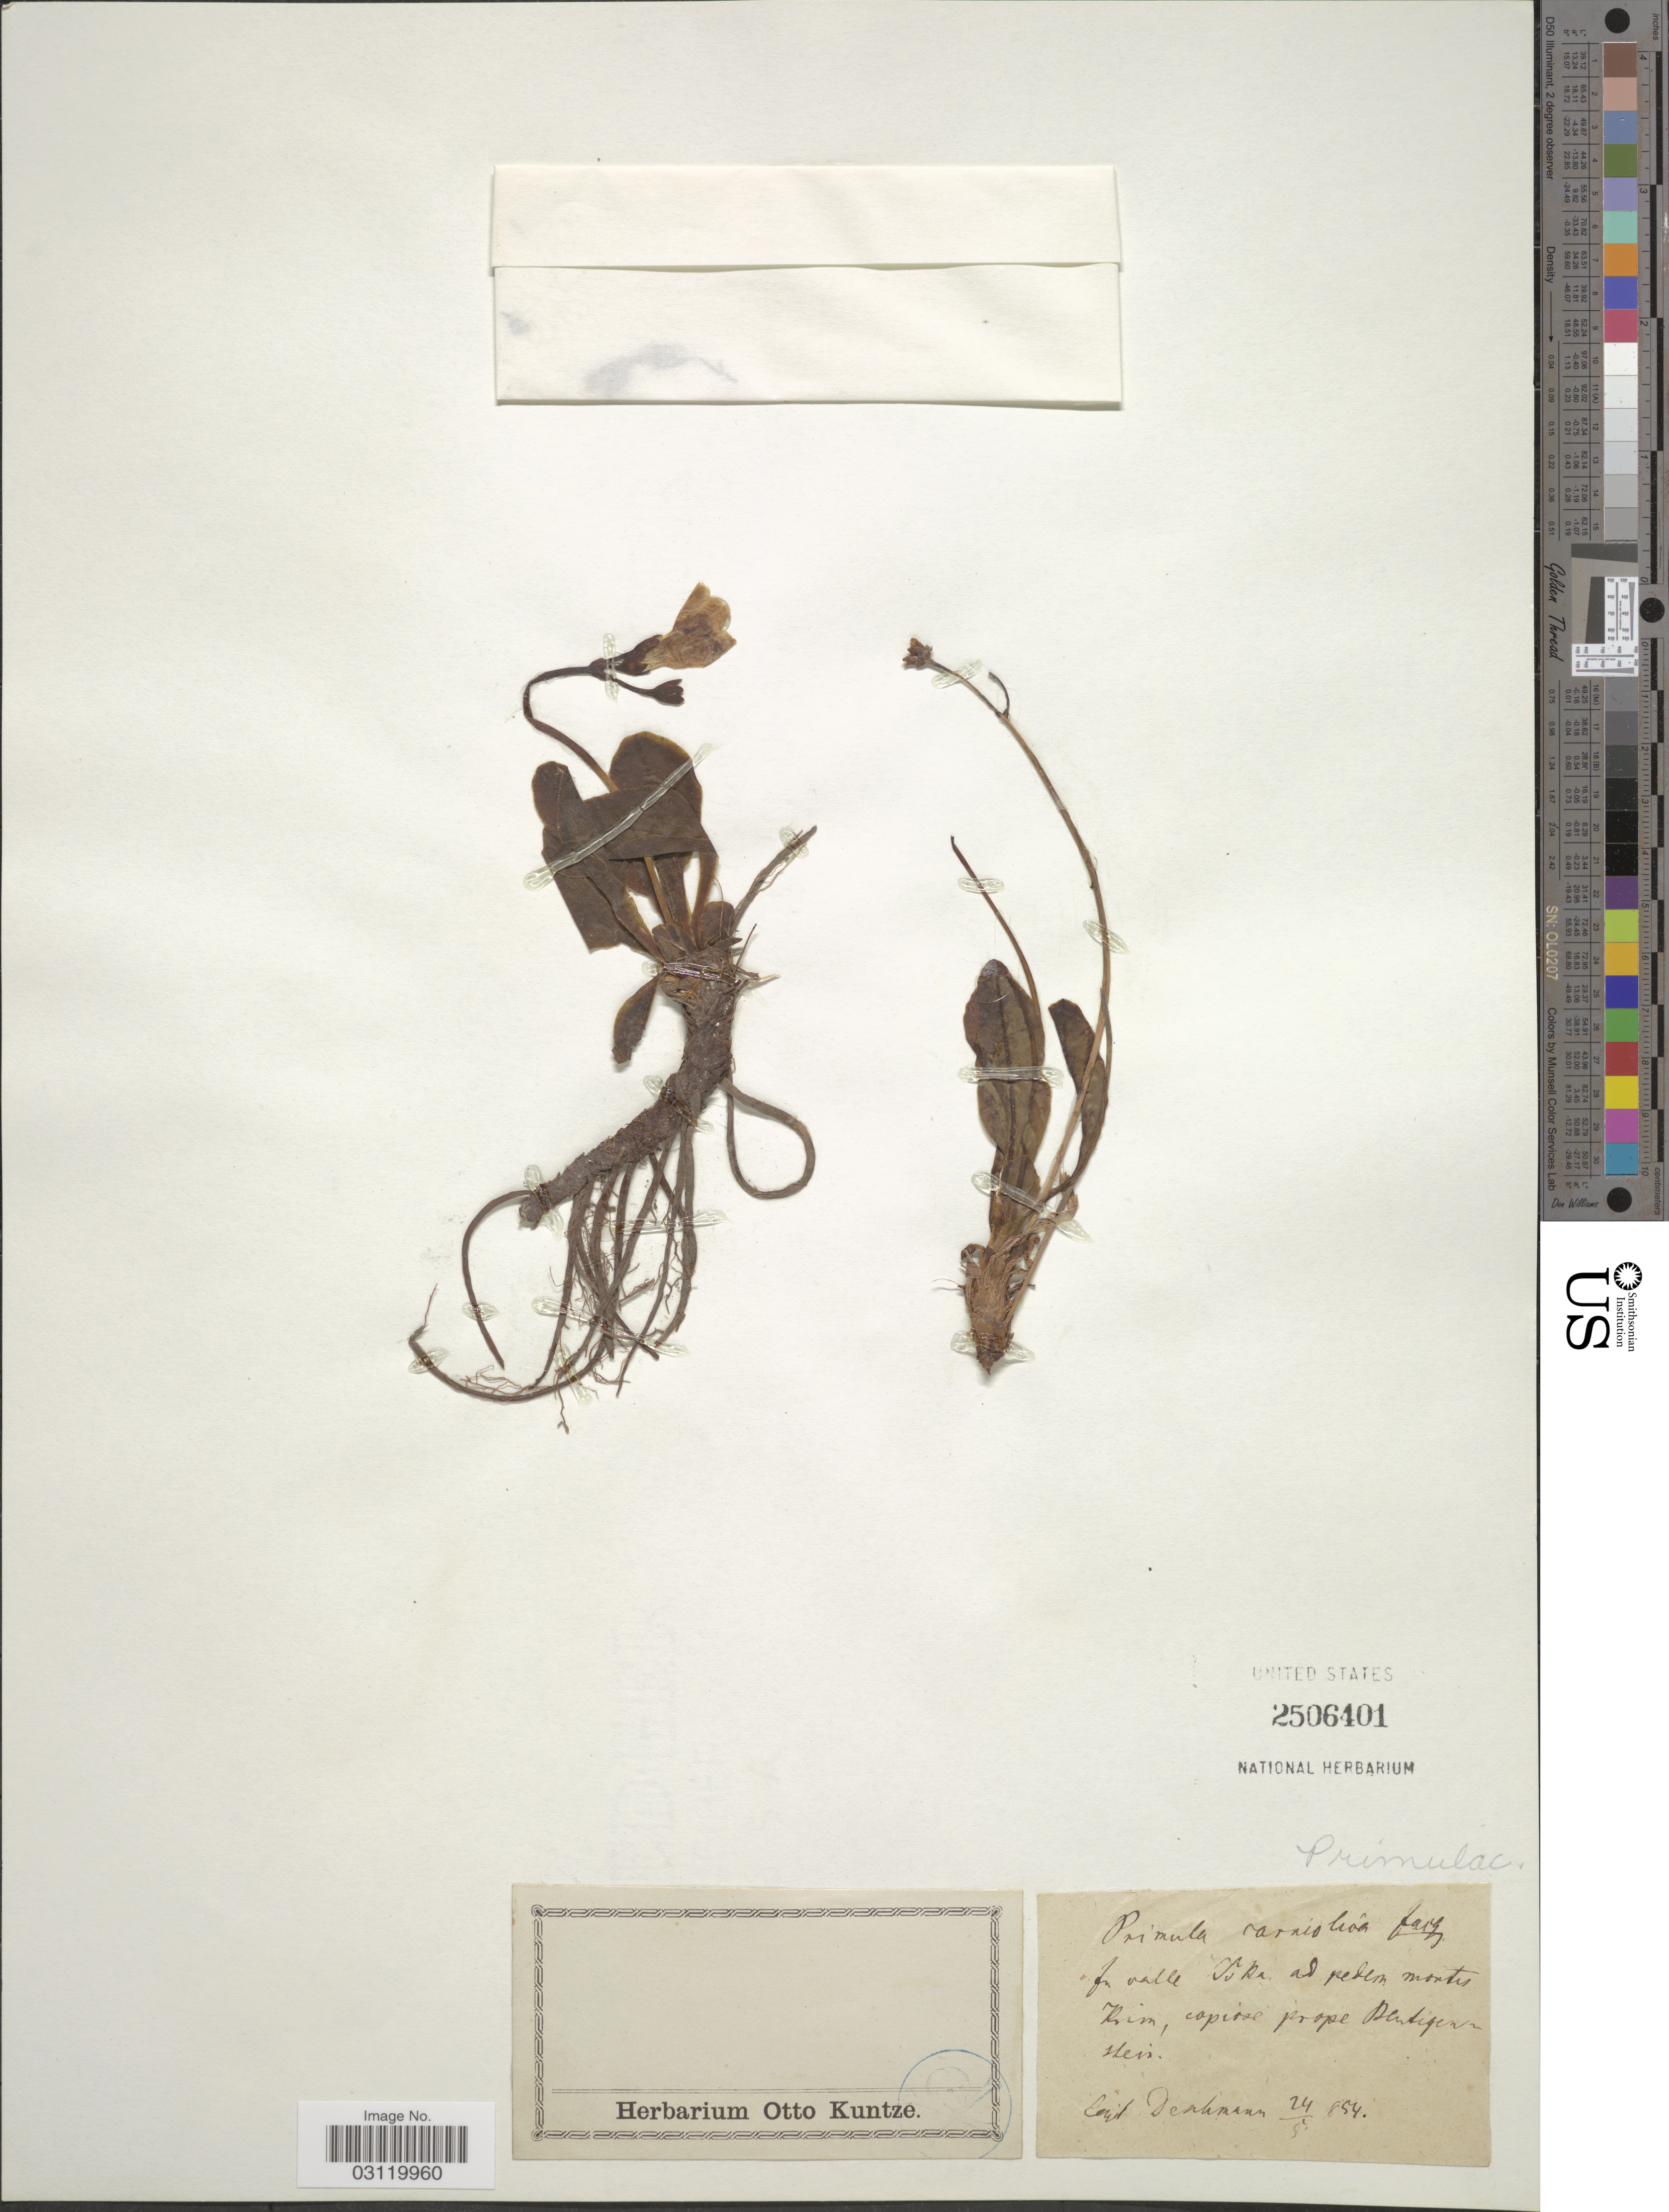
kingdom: Plantae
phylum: Tracheophyta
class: Magnoliopsida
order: Ericales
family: Primulaceae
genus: Primula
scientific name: Primula carniolica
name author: Jacq.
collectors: Denkmann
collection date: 1854-05-24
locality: In valle Tika ad pedem montis Krim, capiose prope Dentipenn steis.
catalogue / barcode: US 2506401